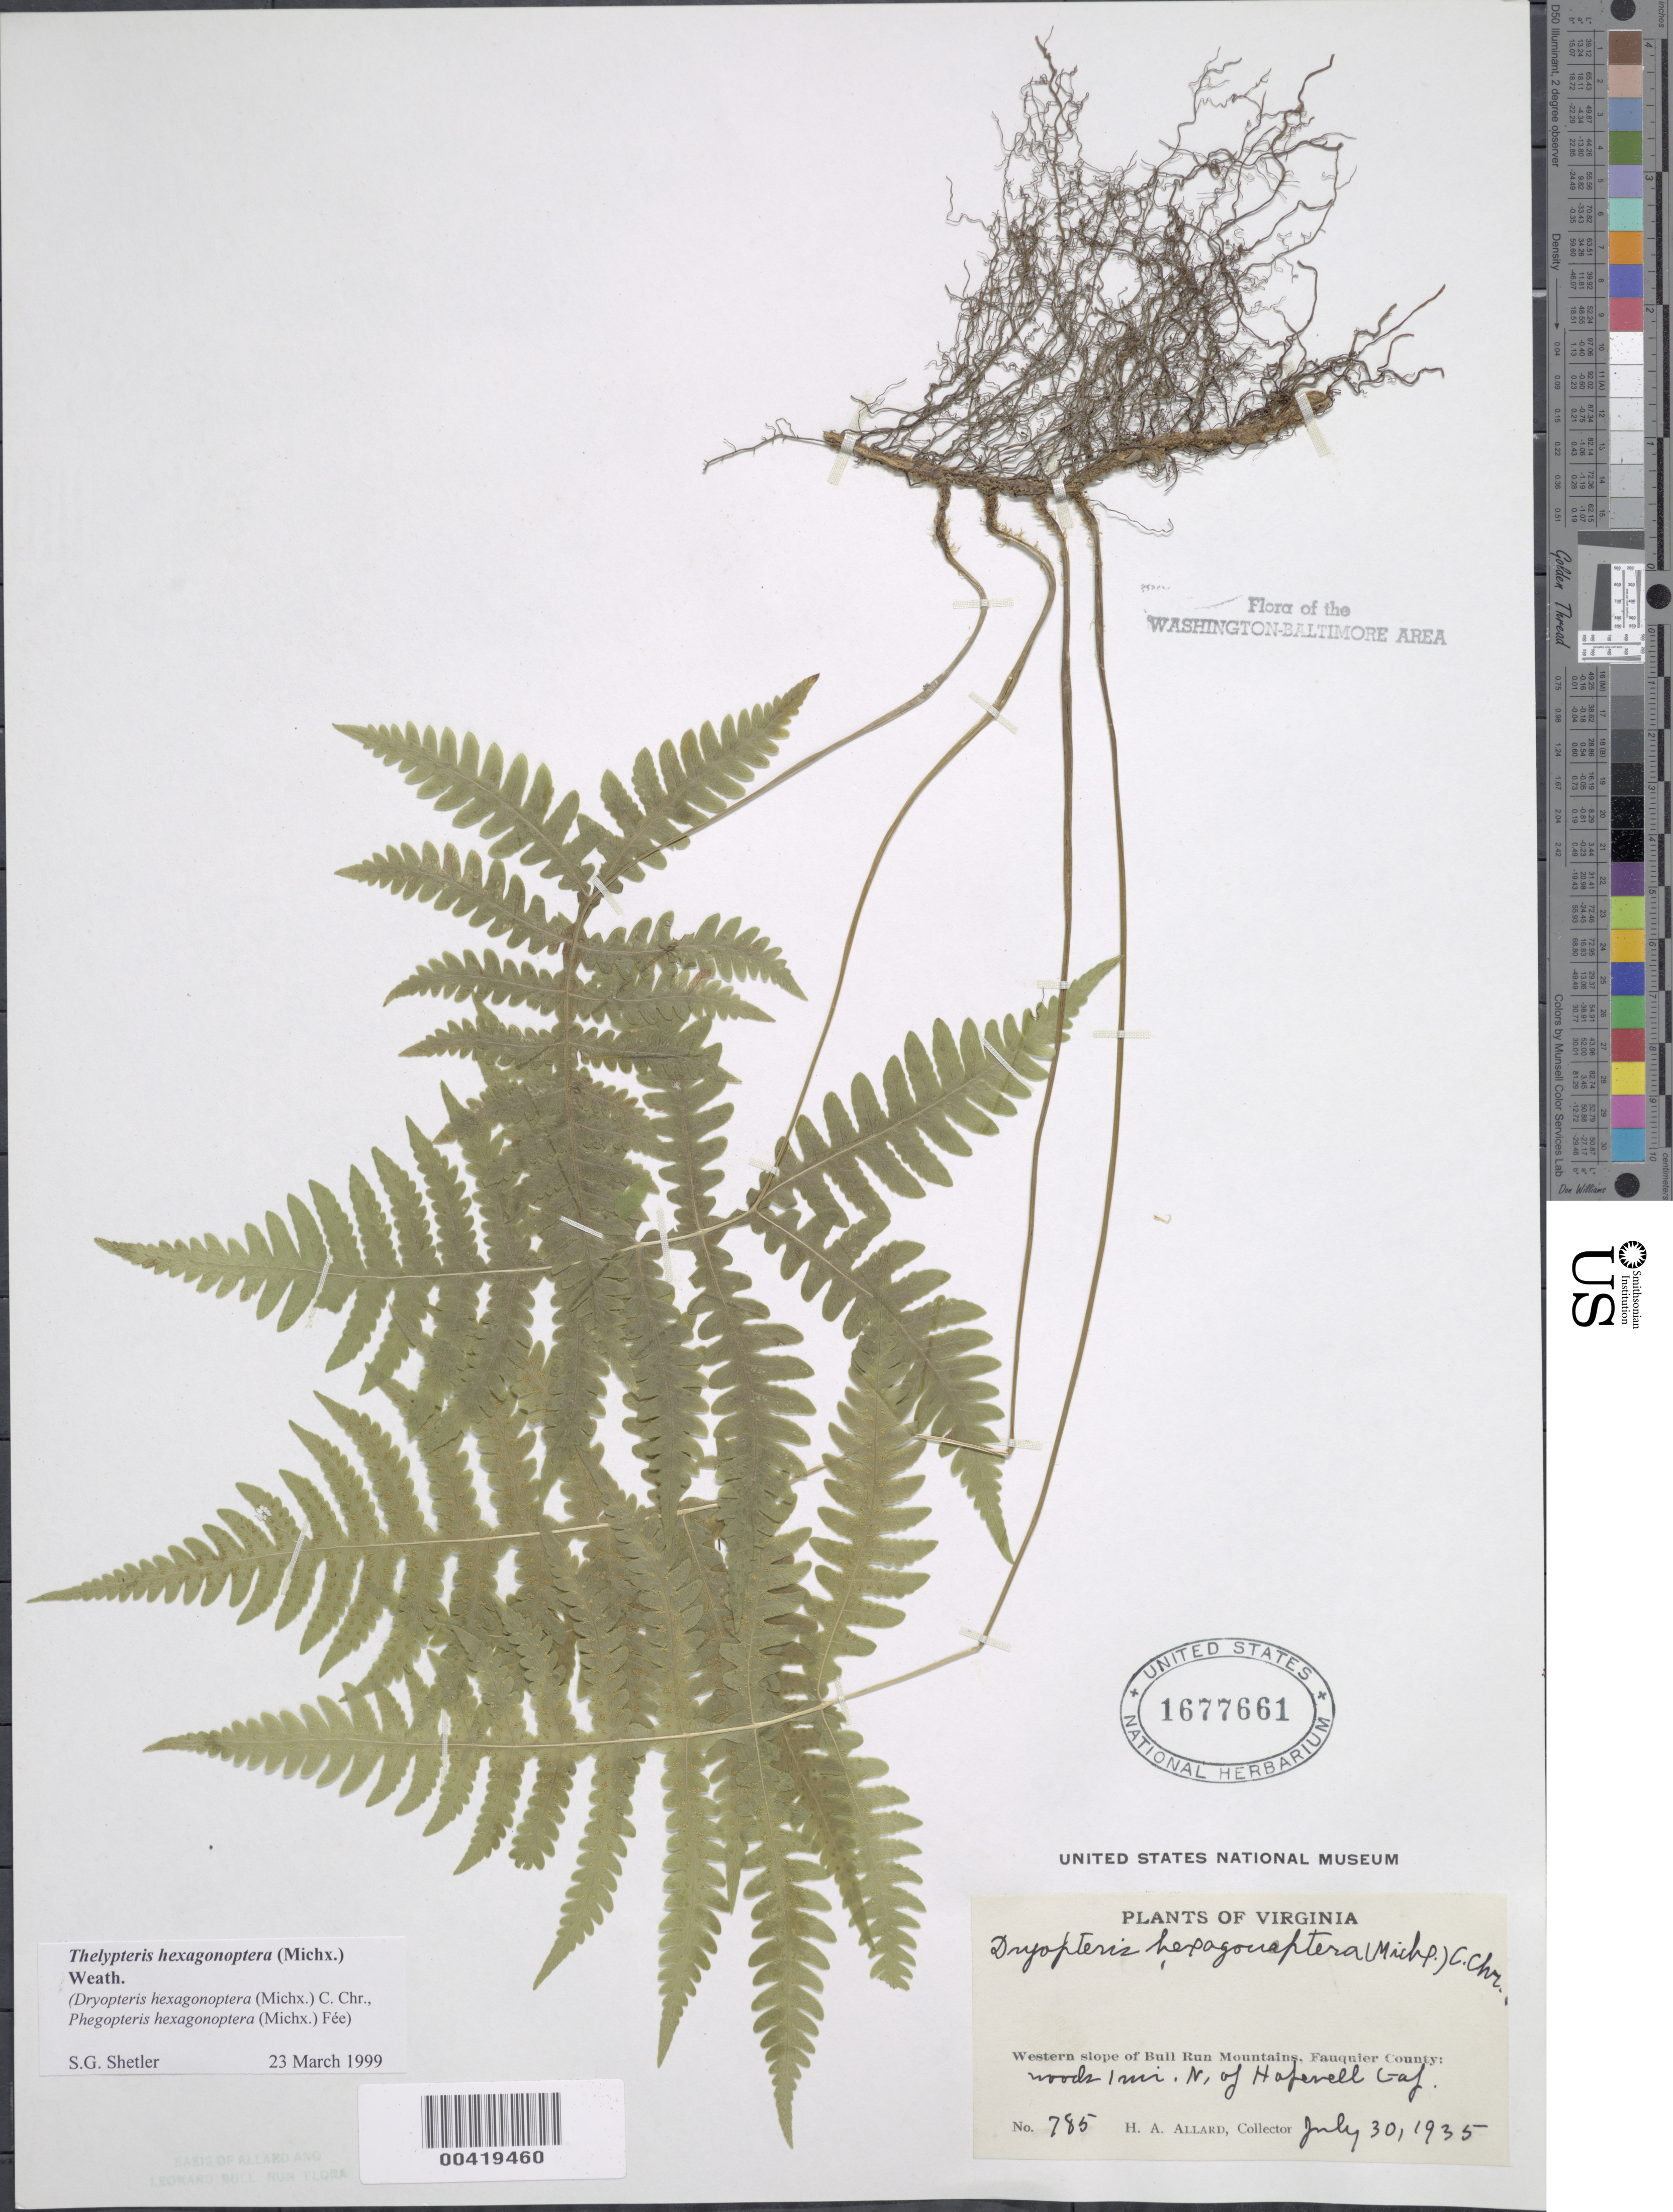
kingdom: Plantae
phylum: Tracheophyta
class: Polypodiopsida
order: Polypodiales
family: Thelypteridaceae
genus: Phegopteris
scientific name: Phegopteris hexagonoptera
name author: (Michx.) Fée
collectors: H. A. Allard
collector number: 785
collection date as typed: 30 Jul 1935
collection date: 1935-07-30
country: United States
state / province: Virginia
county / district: Fauquier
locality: North of Hopewell Gap Bull Run Mts.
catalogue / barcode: US 1677661